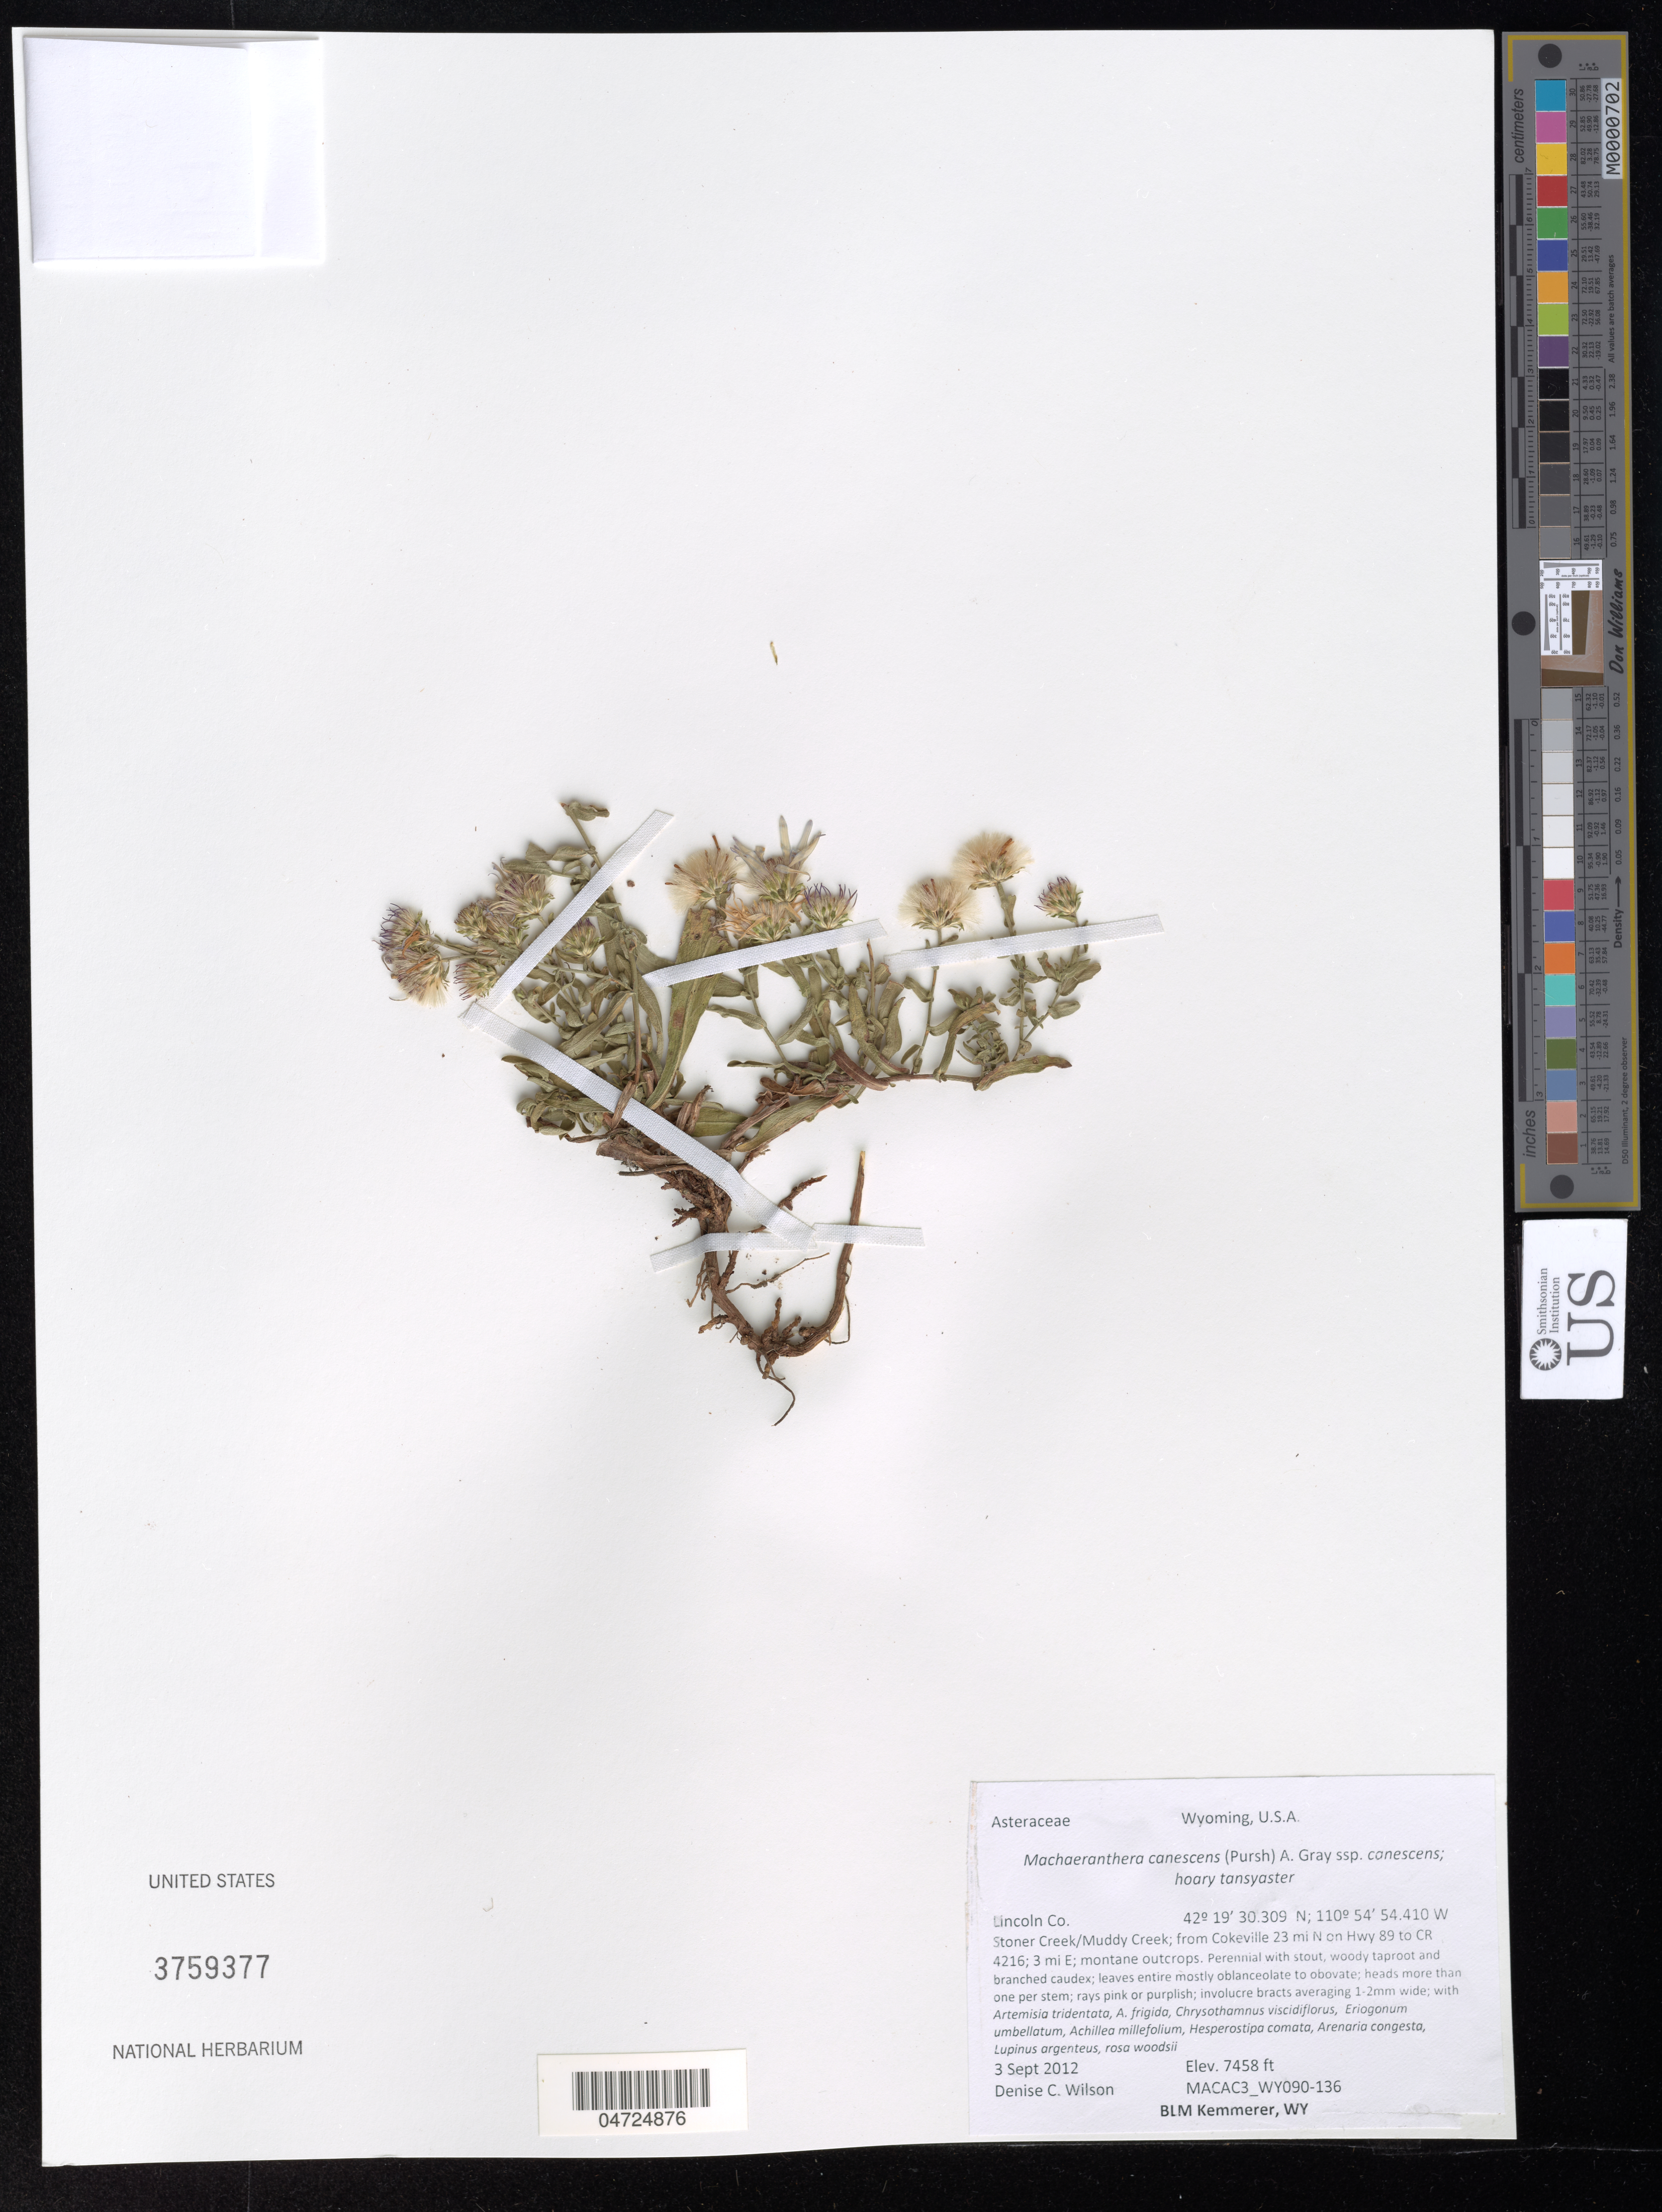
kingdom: Plantae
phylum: Tracheophyta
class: Magnoliopsida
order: Asterales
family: Asteraceae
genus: Machaeranthera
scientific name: Machaeranthera canescens subsp. canescens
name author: (Pursh) A. Gray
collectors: D. Wilson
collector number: MACAC3_WY090-136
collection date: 2012-09-03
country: United States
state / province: Wyoming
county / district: Lincoln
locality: Lincoln Co. Stoner Creek/Muddy Creek; from Cokeville 23 mi N on Hwy 89 to CR 4216; 3 mi E.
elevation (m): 2273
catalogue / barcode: US 3759377